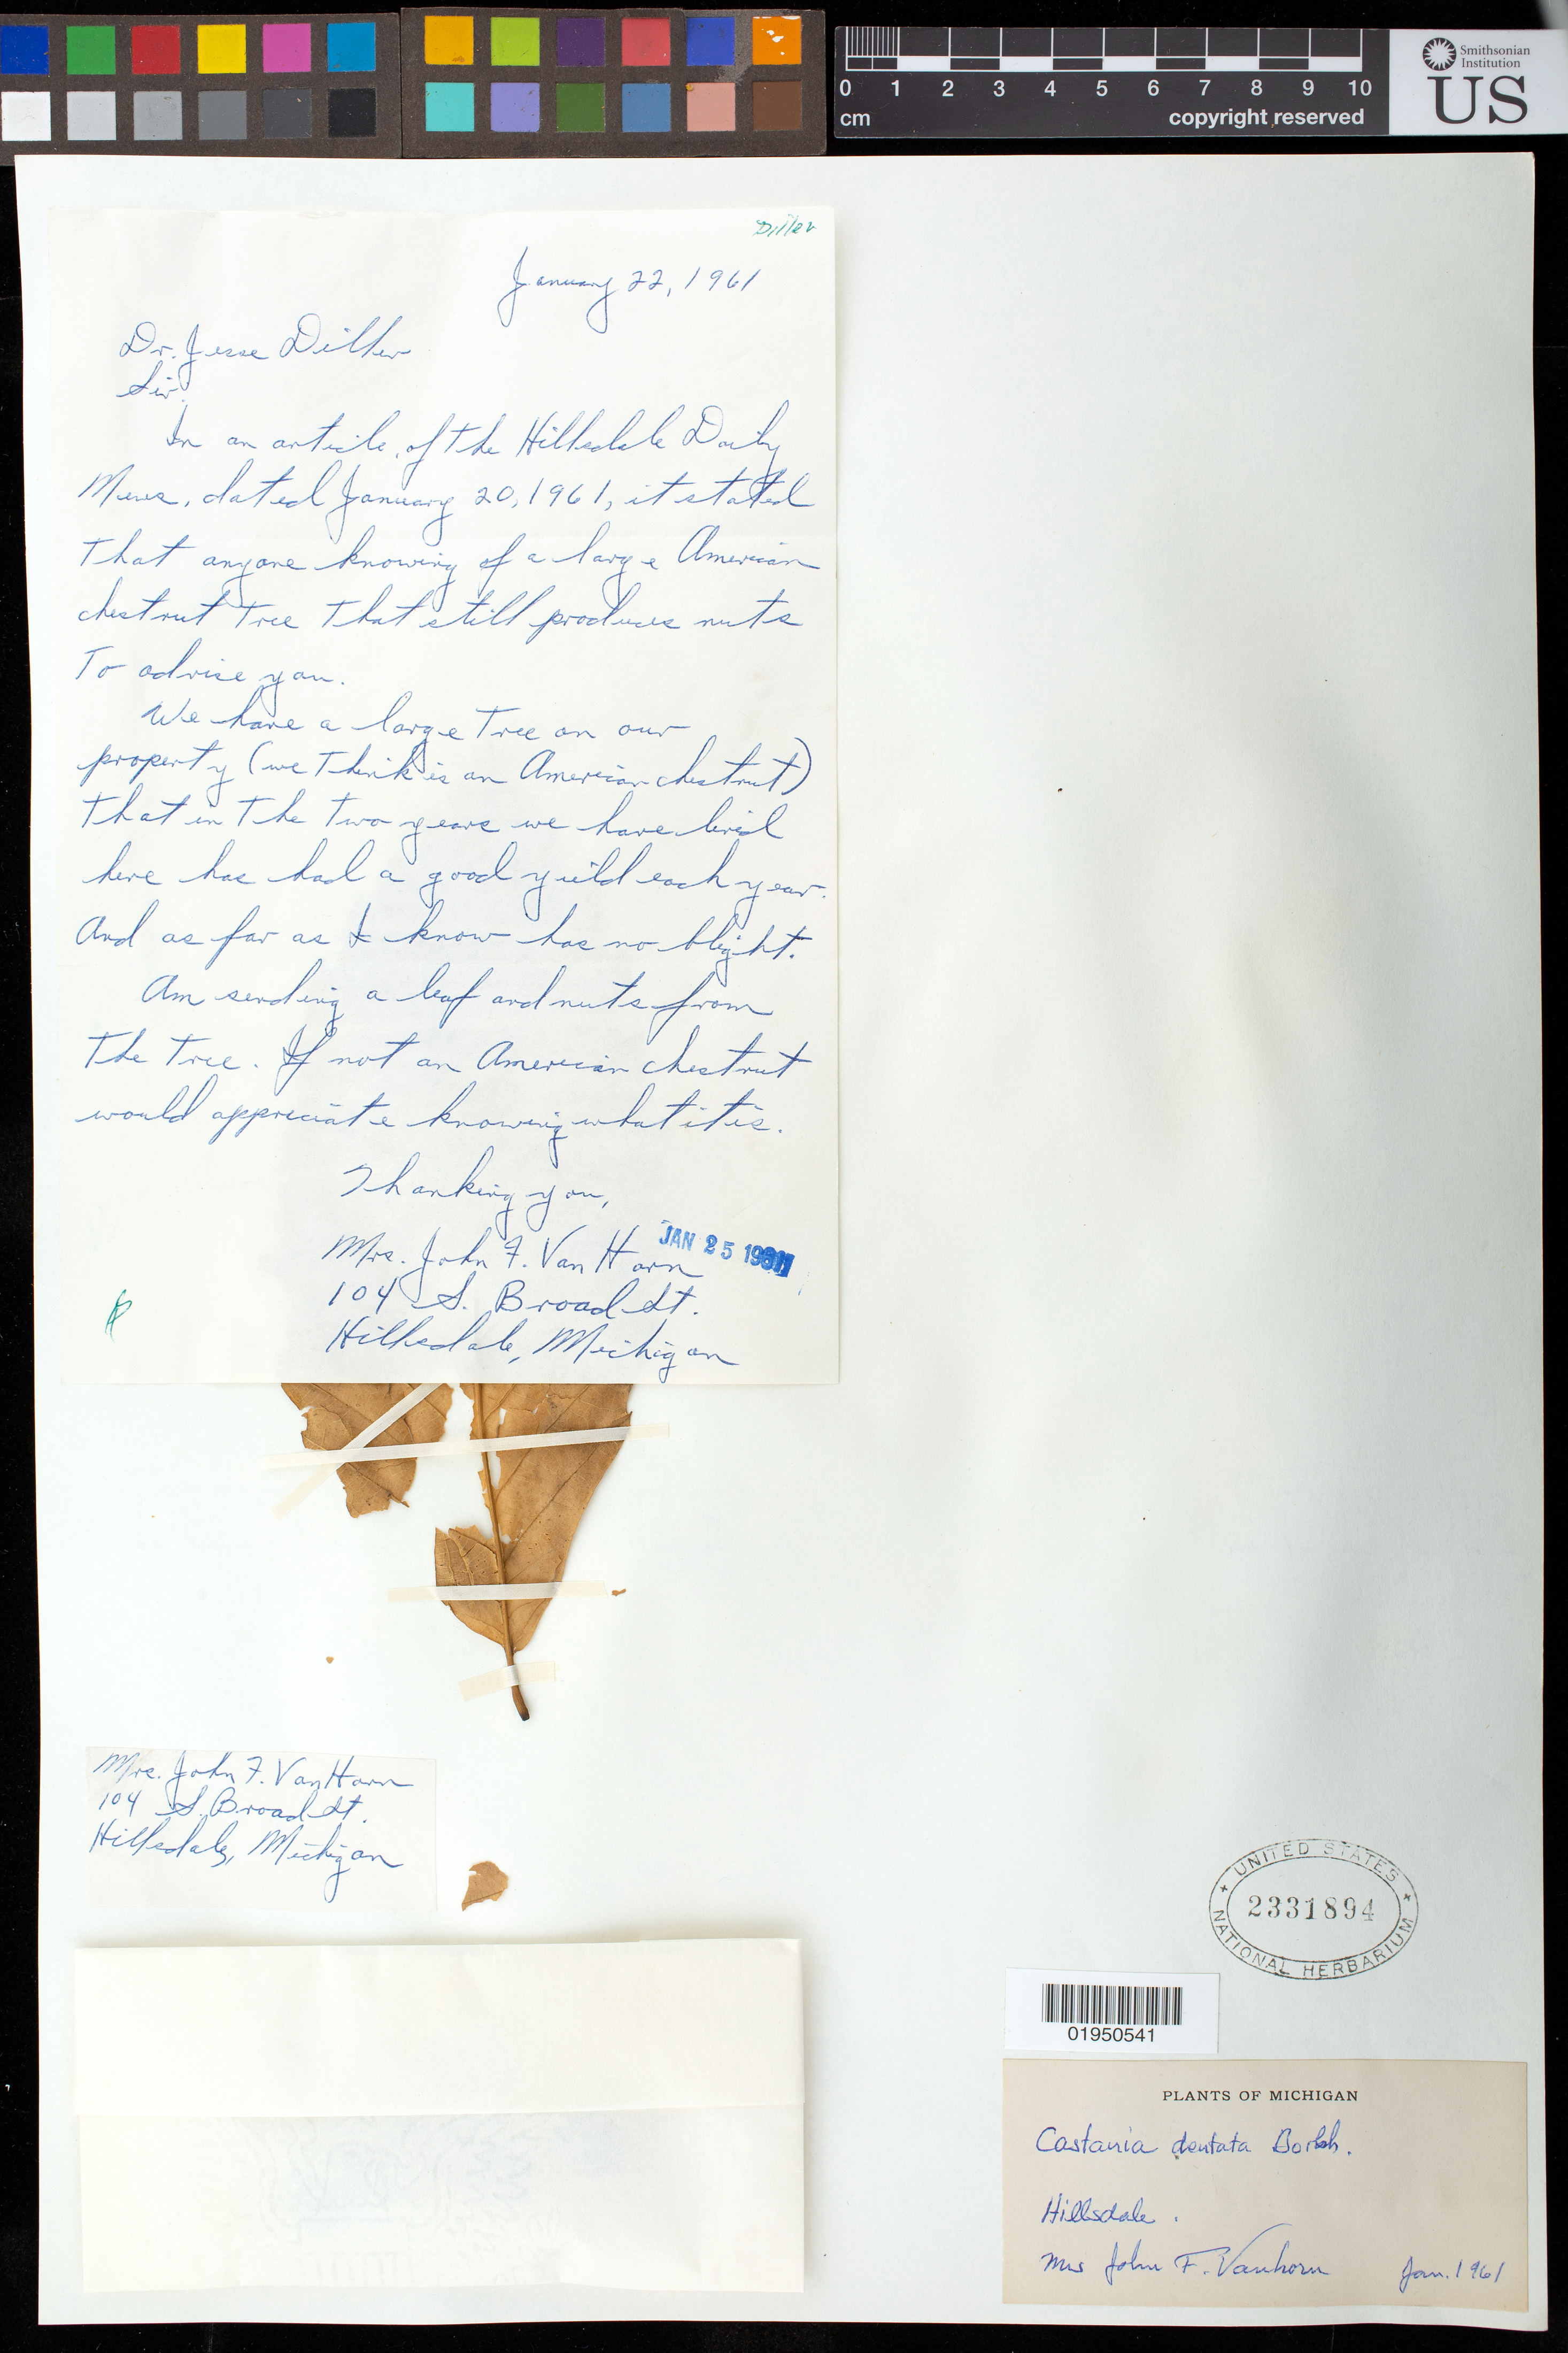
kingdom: Plantae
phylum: Tracheophyta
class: Magnoliopsida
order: Fagales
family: Fagaceae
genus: Castanea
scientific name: Castanea dentata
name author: (Marshall) Borkh.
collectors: J. F. Vanhorn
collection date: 1961-01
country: United States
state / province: Michigan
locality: Hillsdale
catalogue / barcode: US 2331894